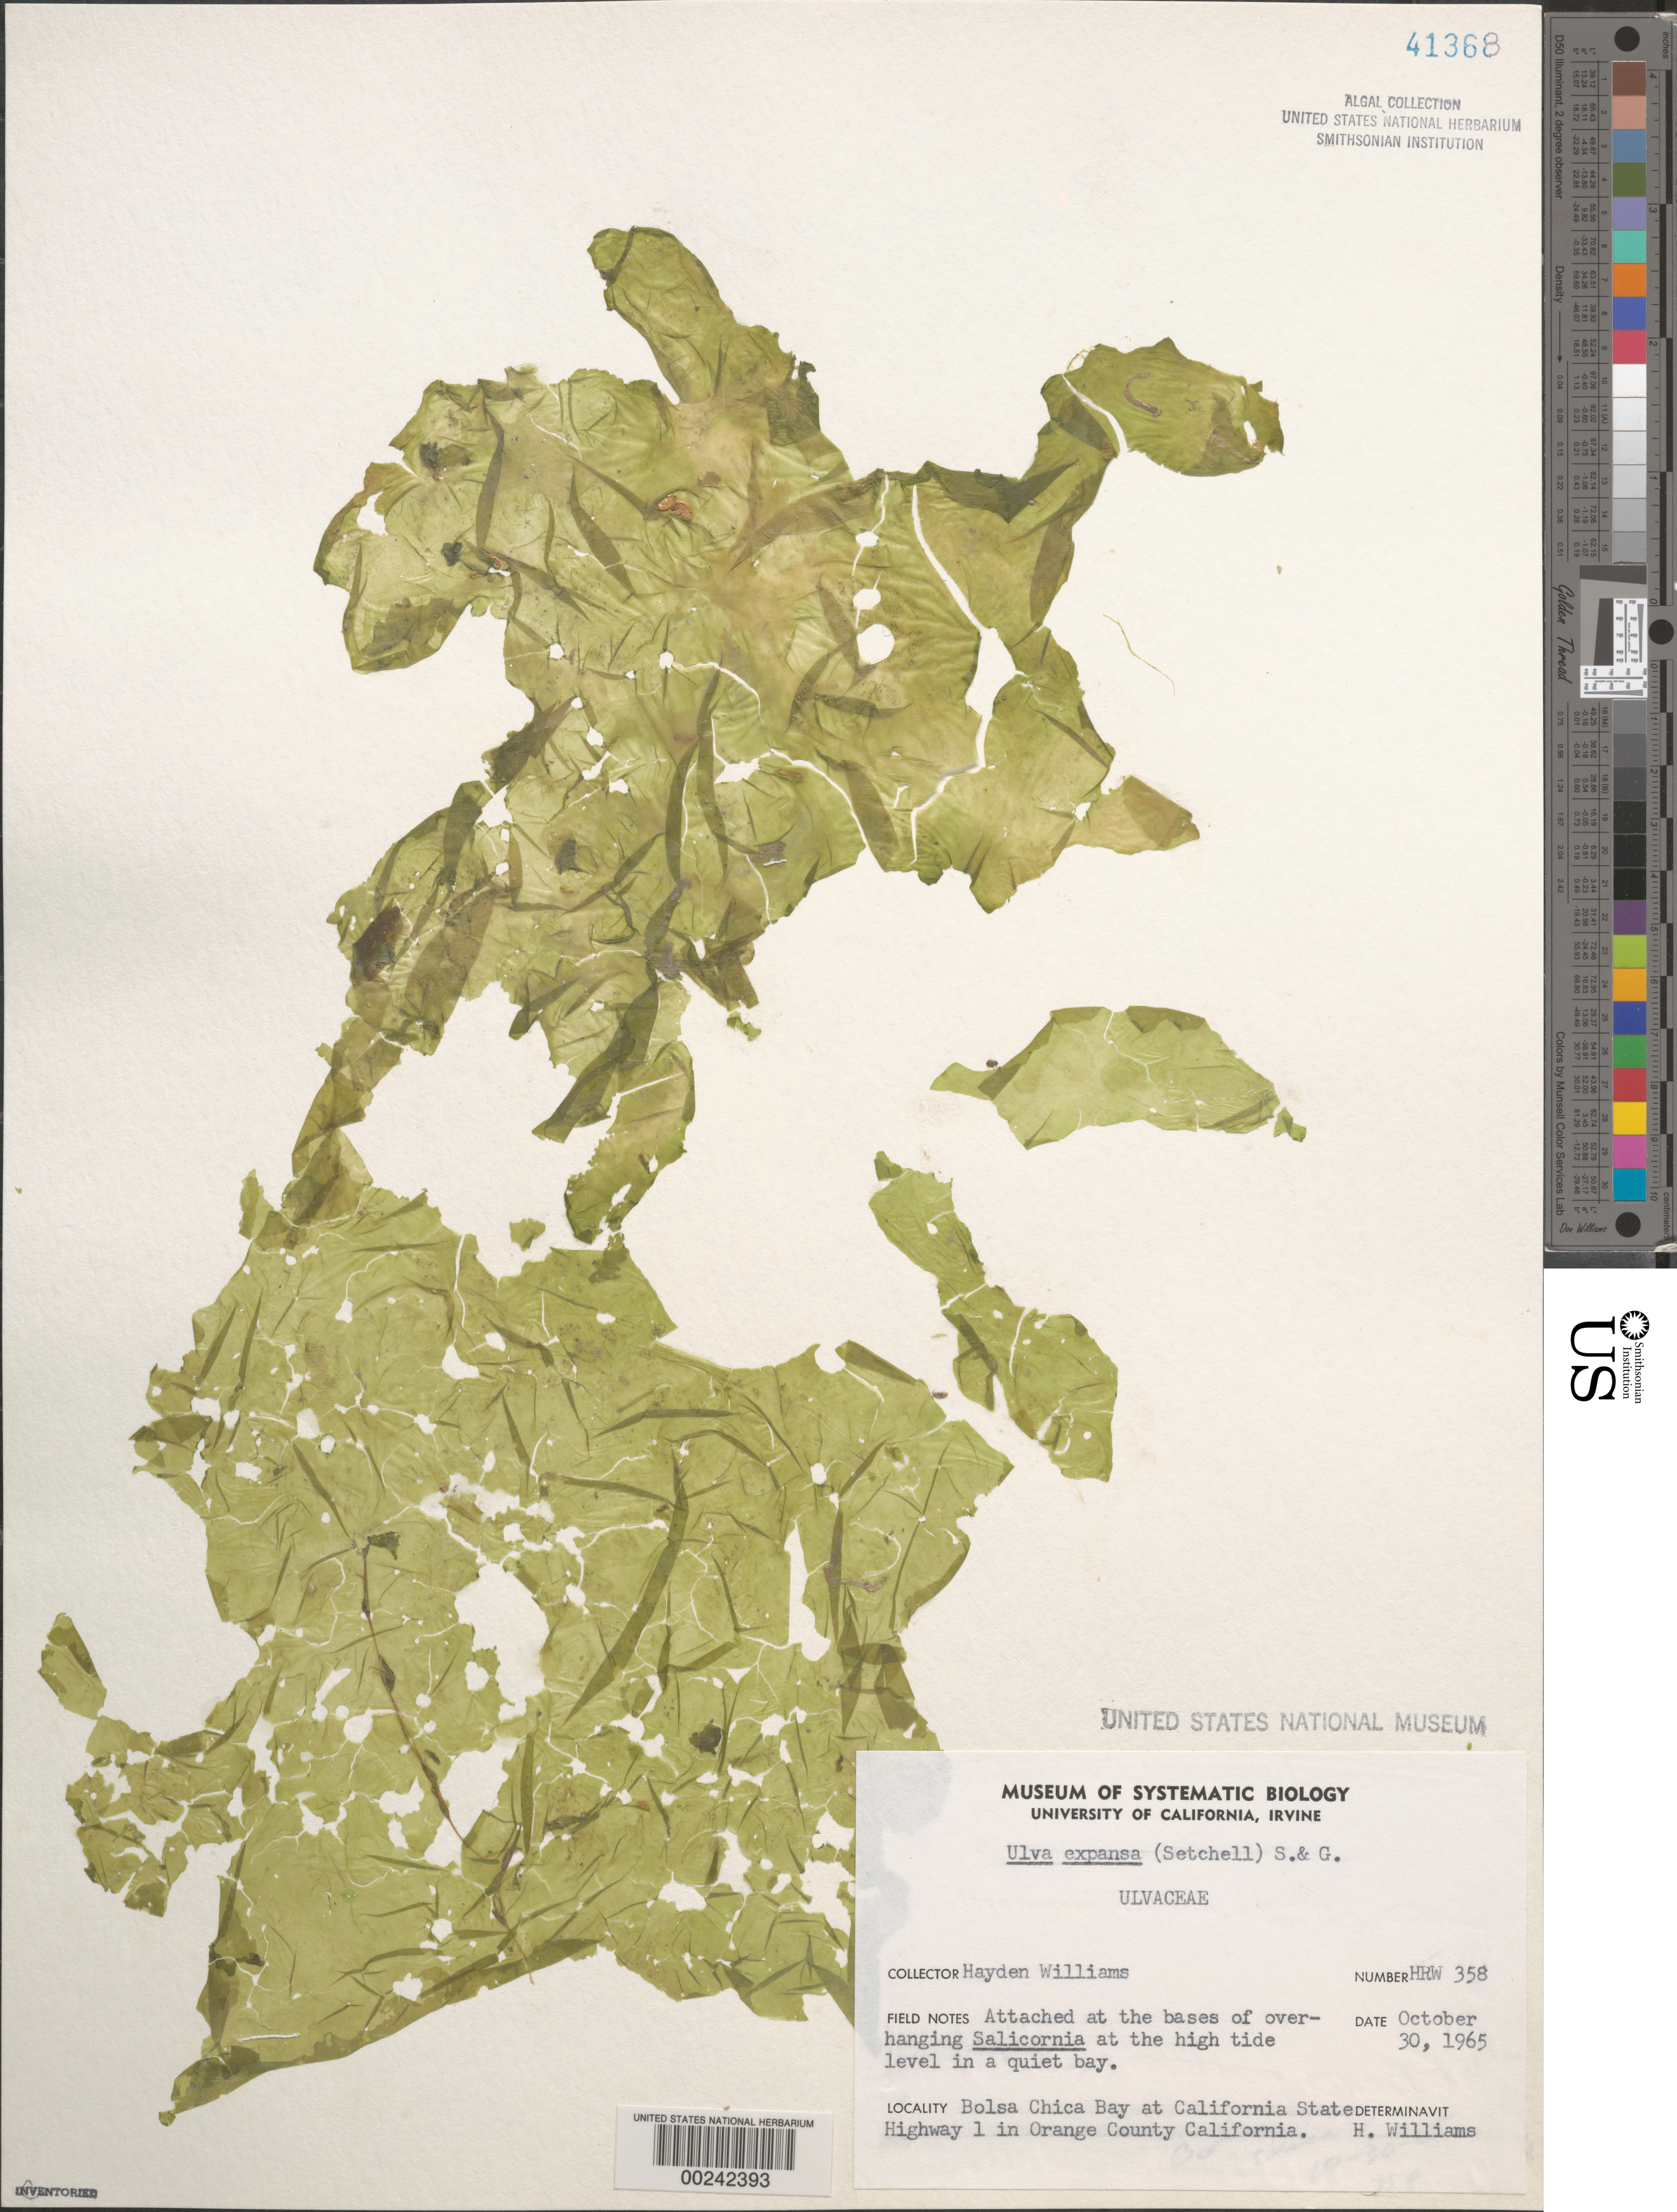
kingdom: Plantae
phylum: Chlorophyta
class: Ulvophyceae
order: Ulvales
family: Ulvaceae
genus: Ulva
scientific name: Ulva expansa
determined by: Williams, H. R.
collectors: H. R. Williams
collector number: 358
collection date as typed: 30 Oct 1965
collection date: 1965-10-30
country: United States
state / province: California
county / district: Orange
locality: Bolsa Chica Bay, California State Highway 1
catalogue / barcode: US 41368